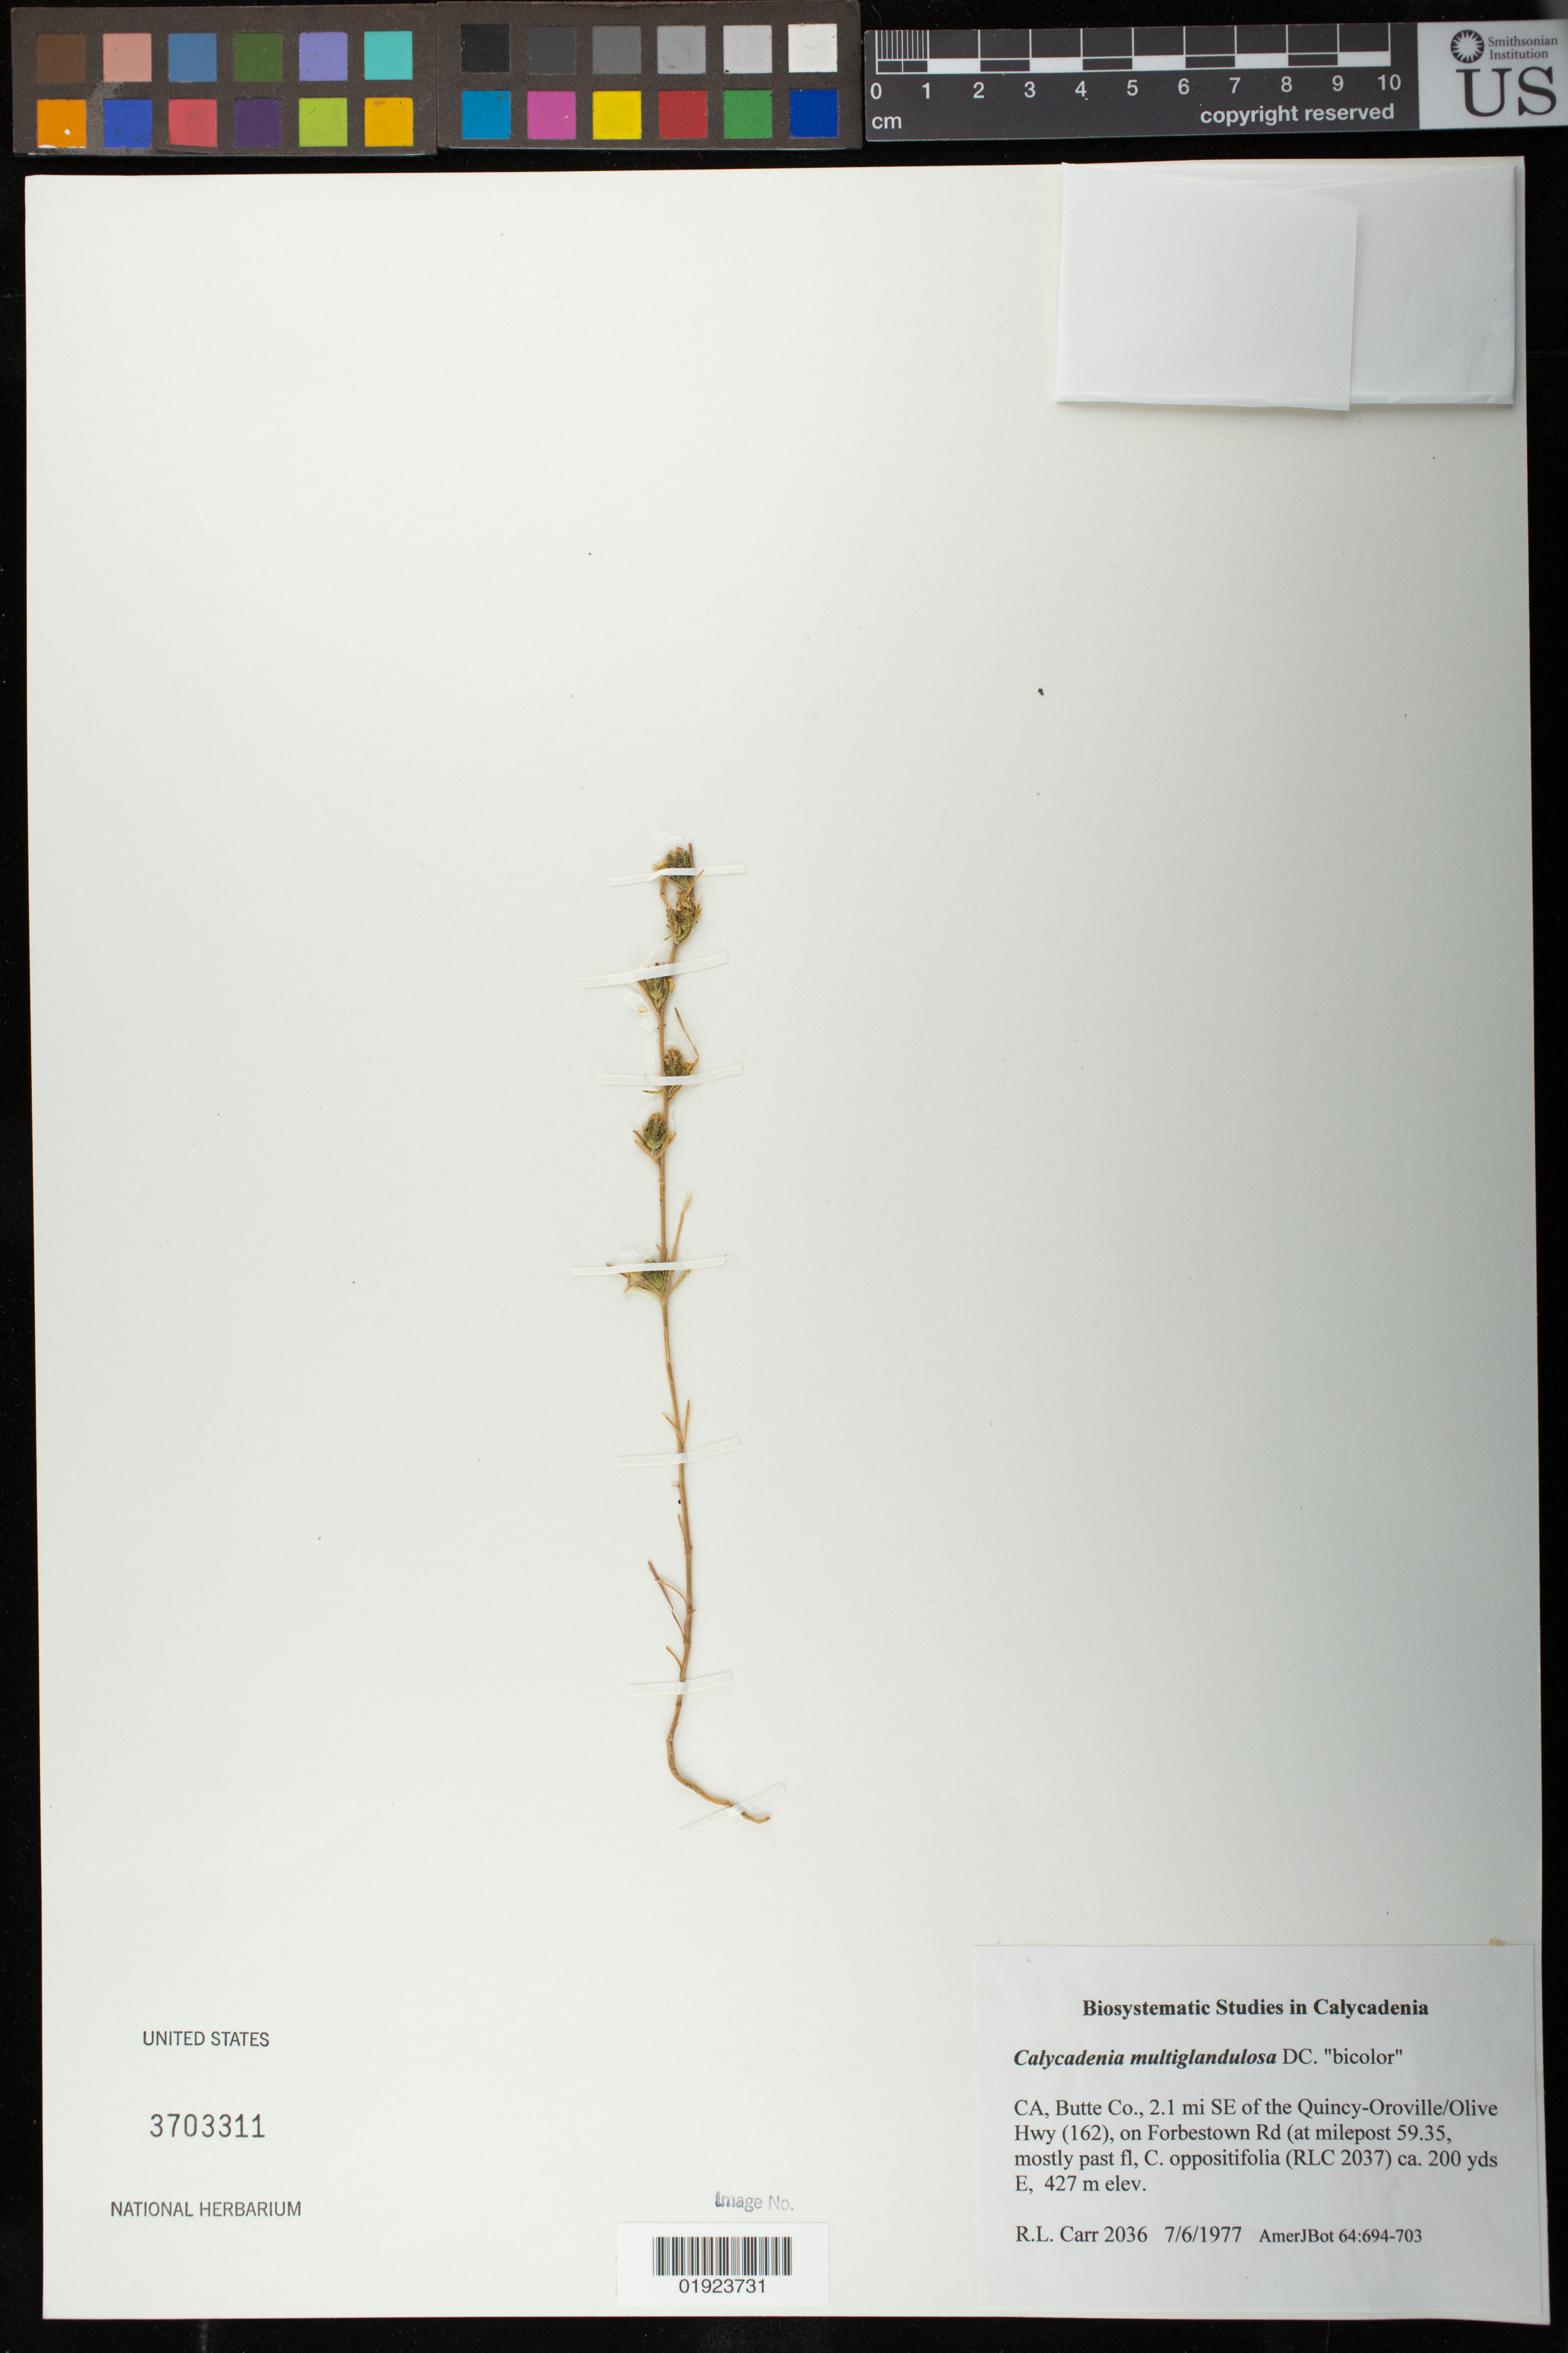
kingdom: Plantae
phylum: Tracheophyta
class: Magnoliopsida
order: Asterales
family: Asteraceae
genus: Calycadenia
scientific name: Calycadenia multiglandulosa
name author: DC.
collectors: R. Carr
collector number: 2036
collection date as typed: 6/7/1977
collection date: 1977-07-06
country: United States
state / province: California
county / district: Butte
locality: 2.1 mi SE of the Quincy-Oroville/Olive Hwy (162), on Forbestown Rd at milepost 59.35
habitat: C. oppositifolia (RLC 2037) ca. 200 yards E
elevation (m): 427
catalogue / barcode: US 3703311